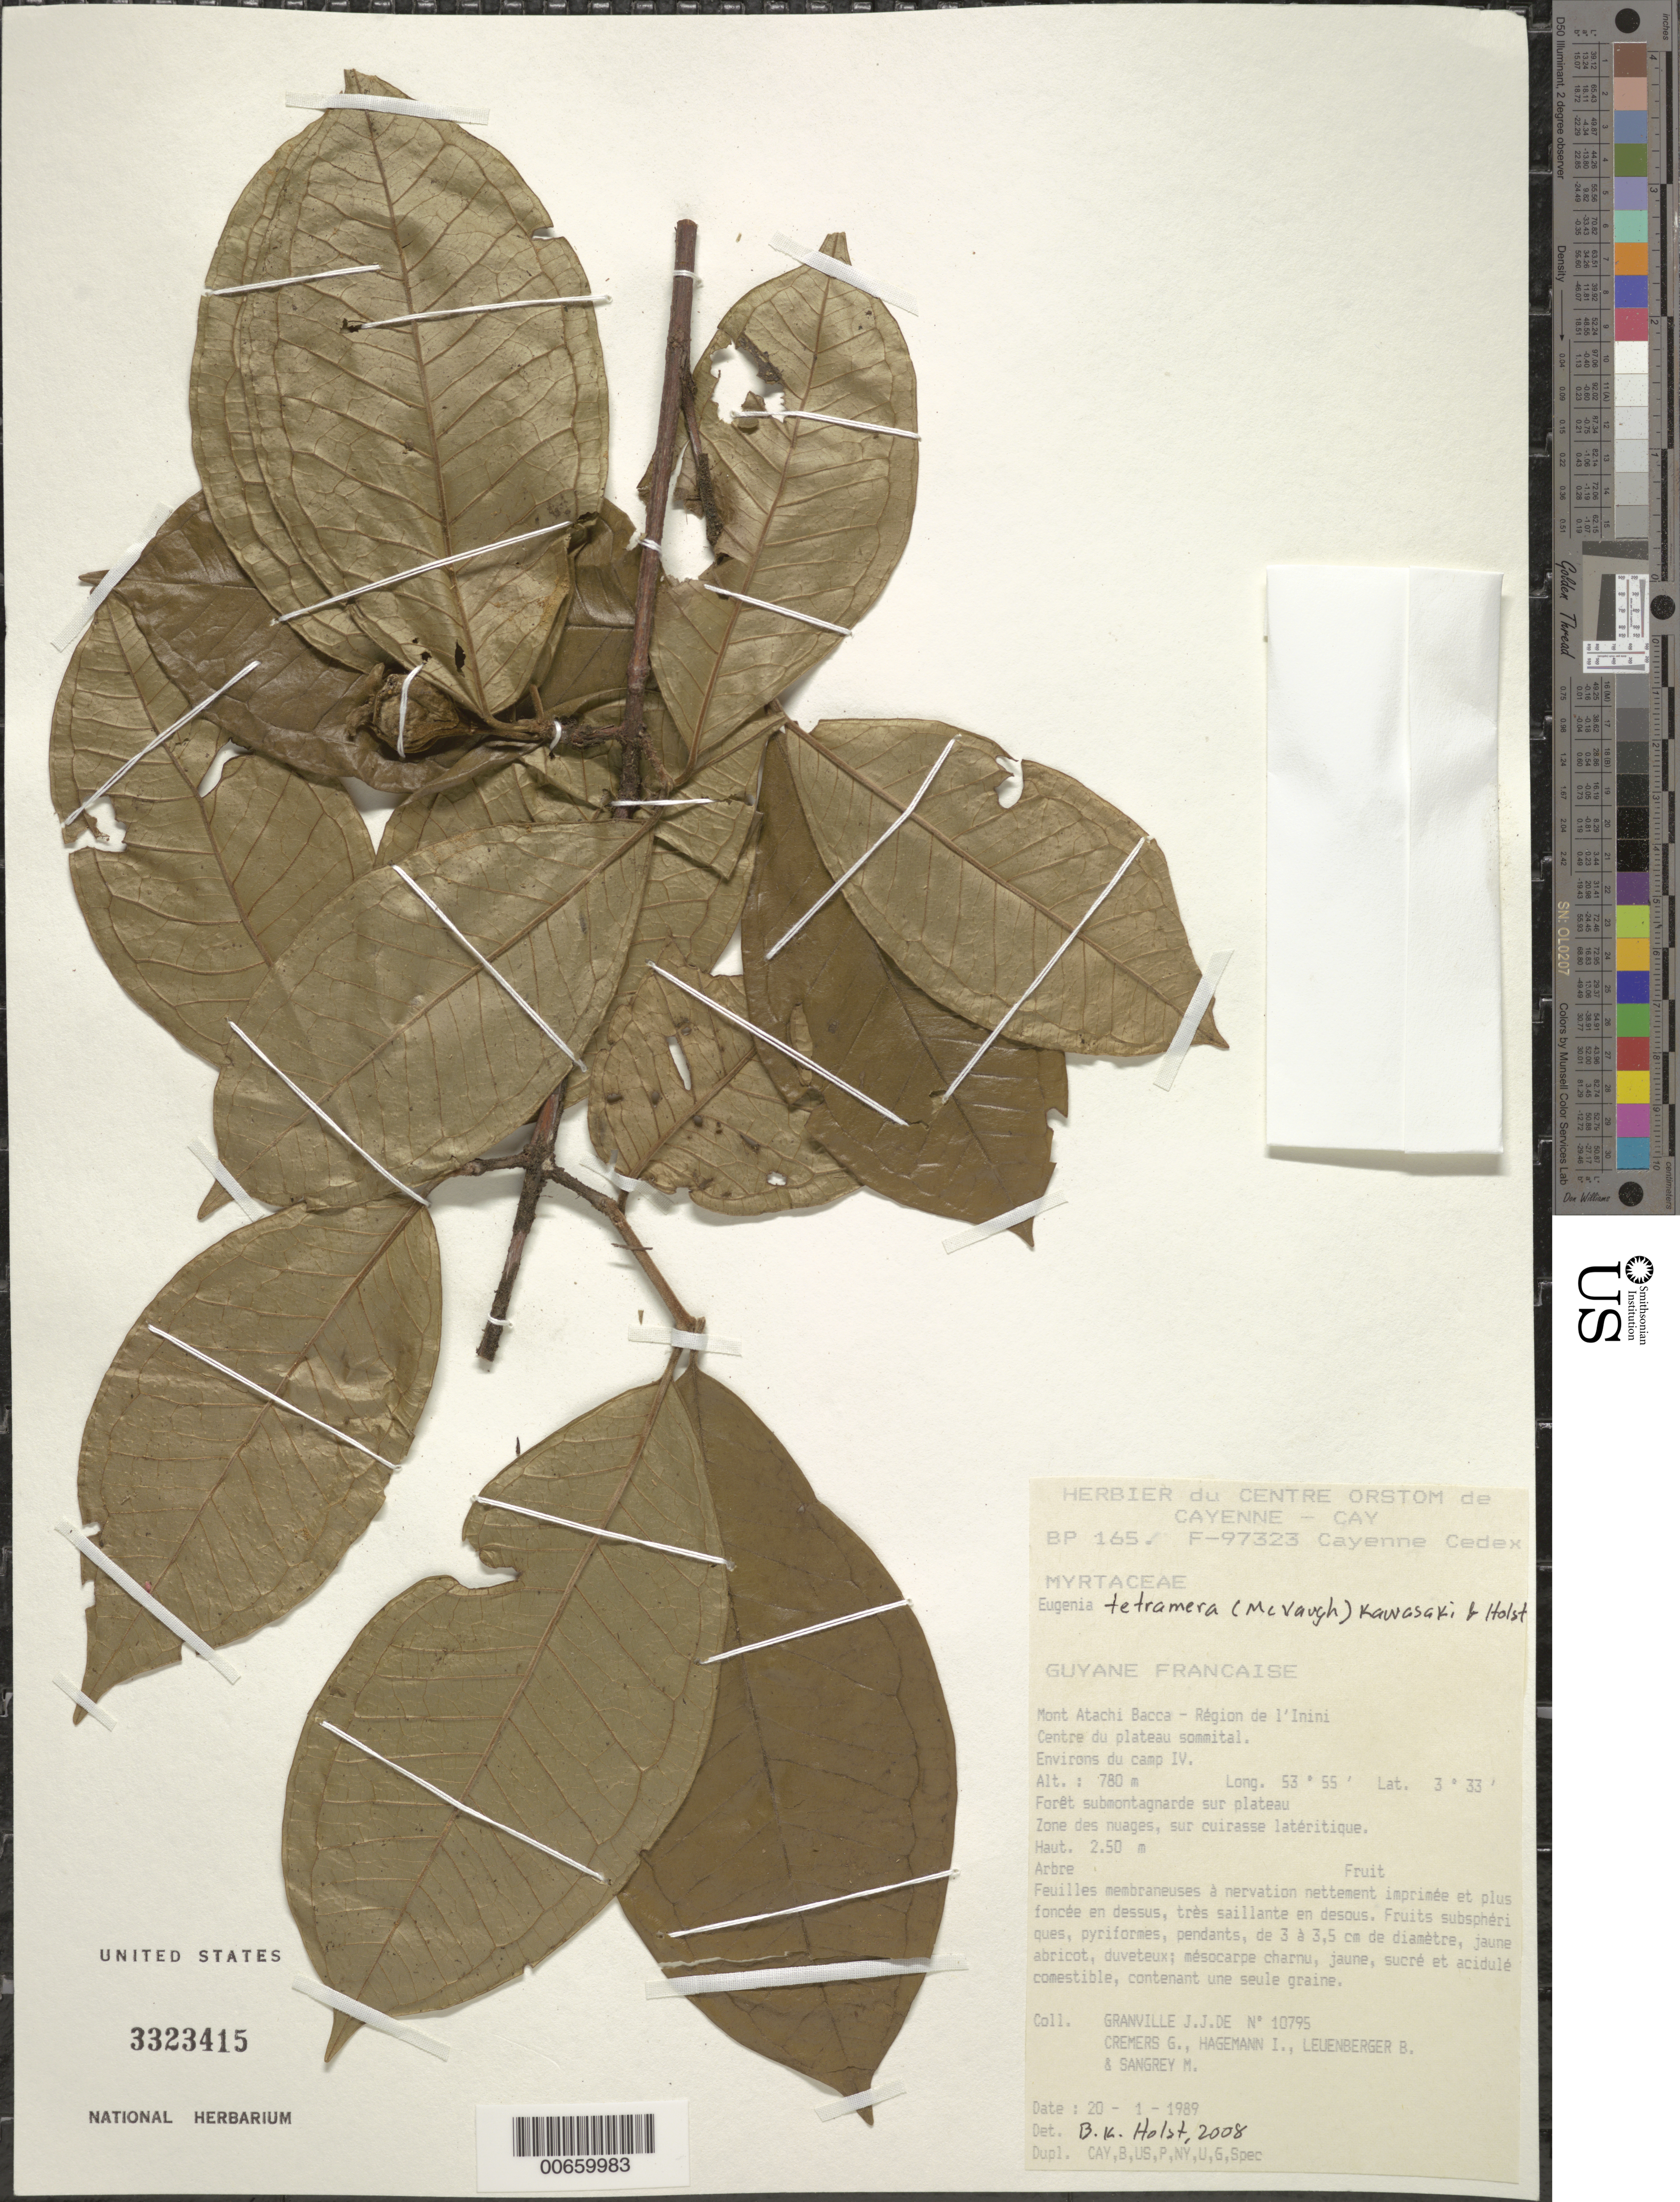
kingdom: Plantae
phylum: Tracheophyta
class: Magnoliopsida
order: Myrtales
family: Myrtaceae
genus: Eugenia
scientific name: Eugenia tetramera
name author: (McVaugh) M.L. Kawas. & B. Holst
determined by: Holst, Bruce K.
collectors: J.-J. de Granville, G. Cremers, J. Hagemann, B. E. Leuenberger & M. S. Sangrey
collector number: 10795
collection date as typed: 20-Jan-89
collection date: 1989-01-20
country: French Guiana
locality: Mont Atachi Bacca, région de l'Inini, Centre du plateau sommital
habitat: Forêt submontagnarde sur plateau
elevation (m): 780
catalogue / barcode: US 3323415